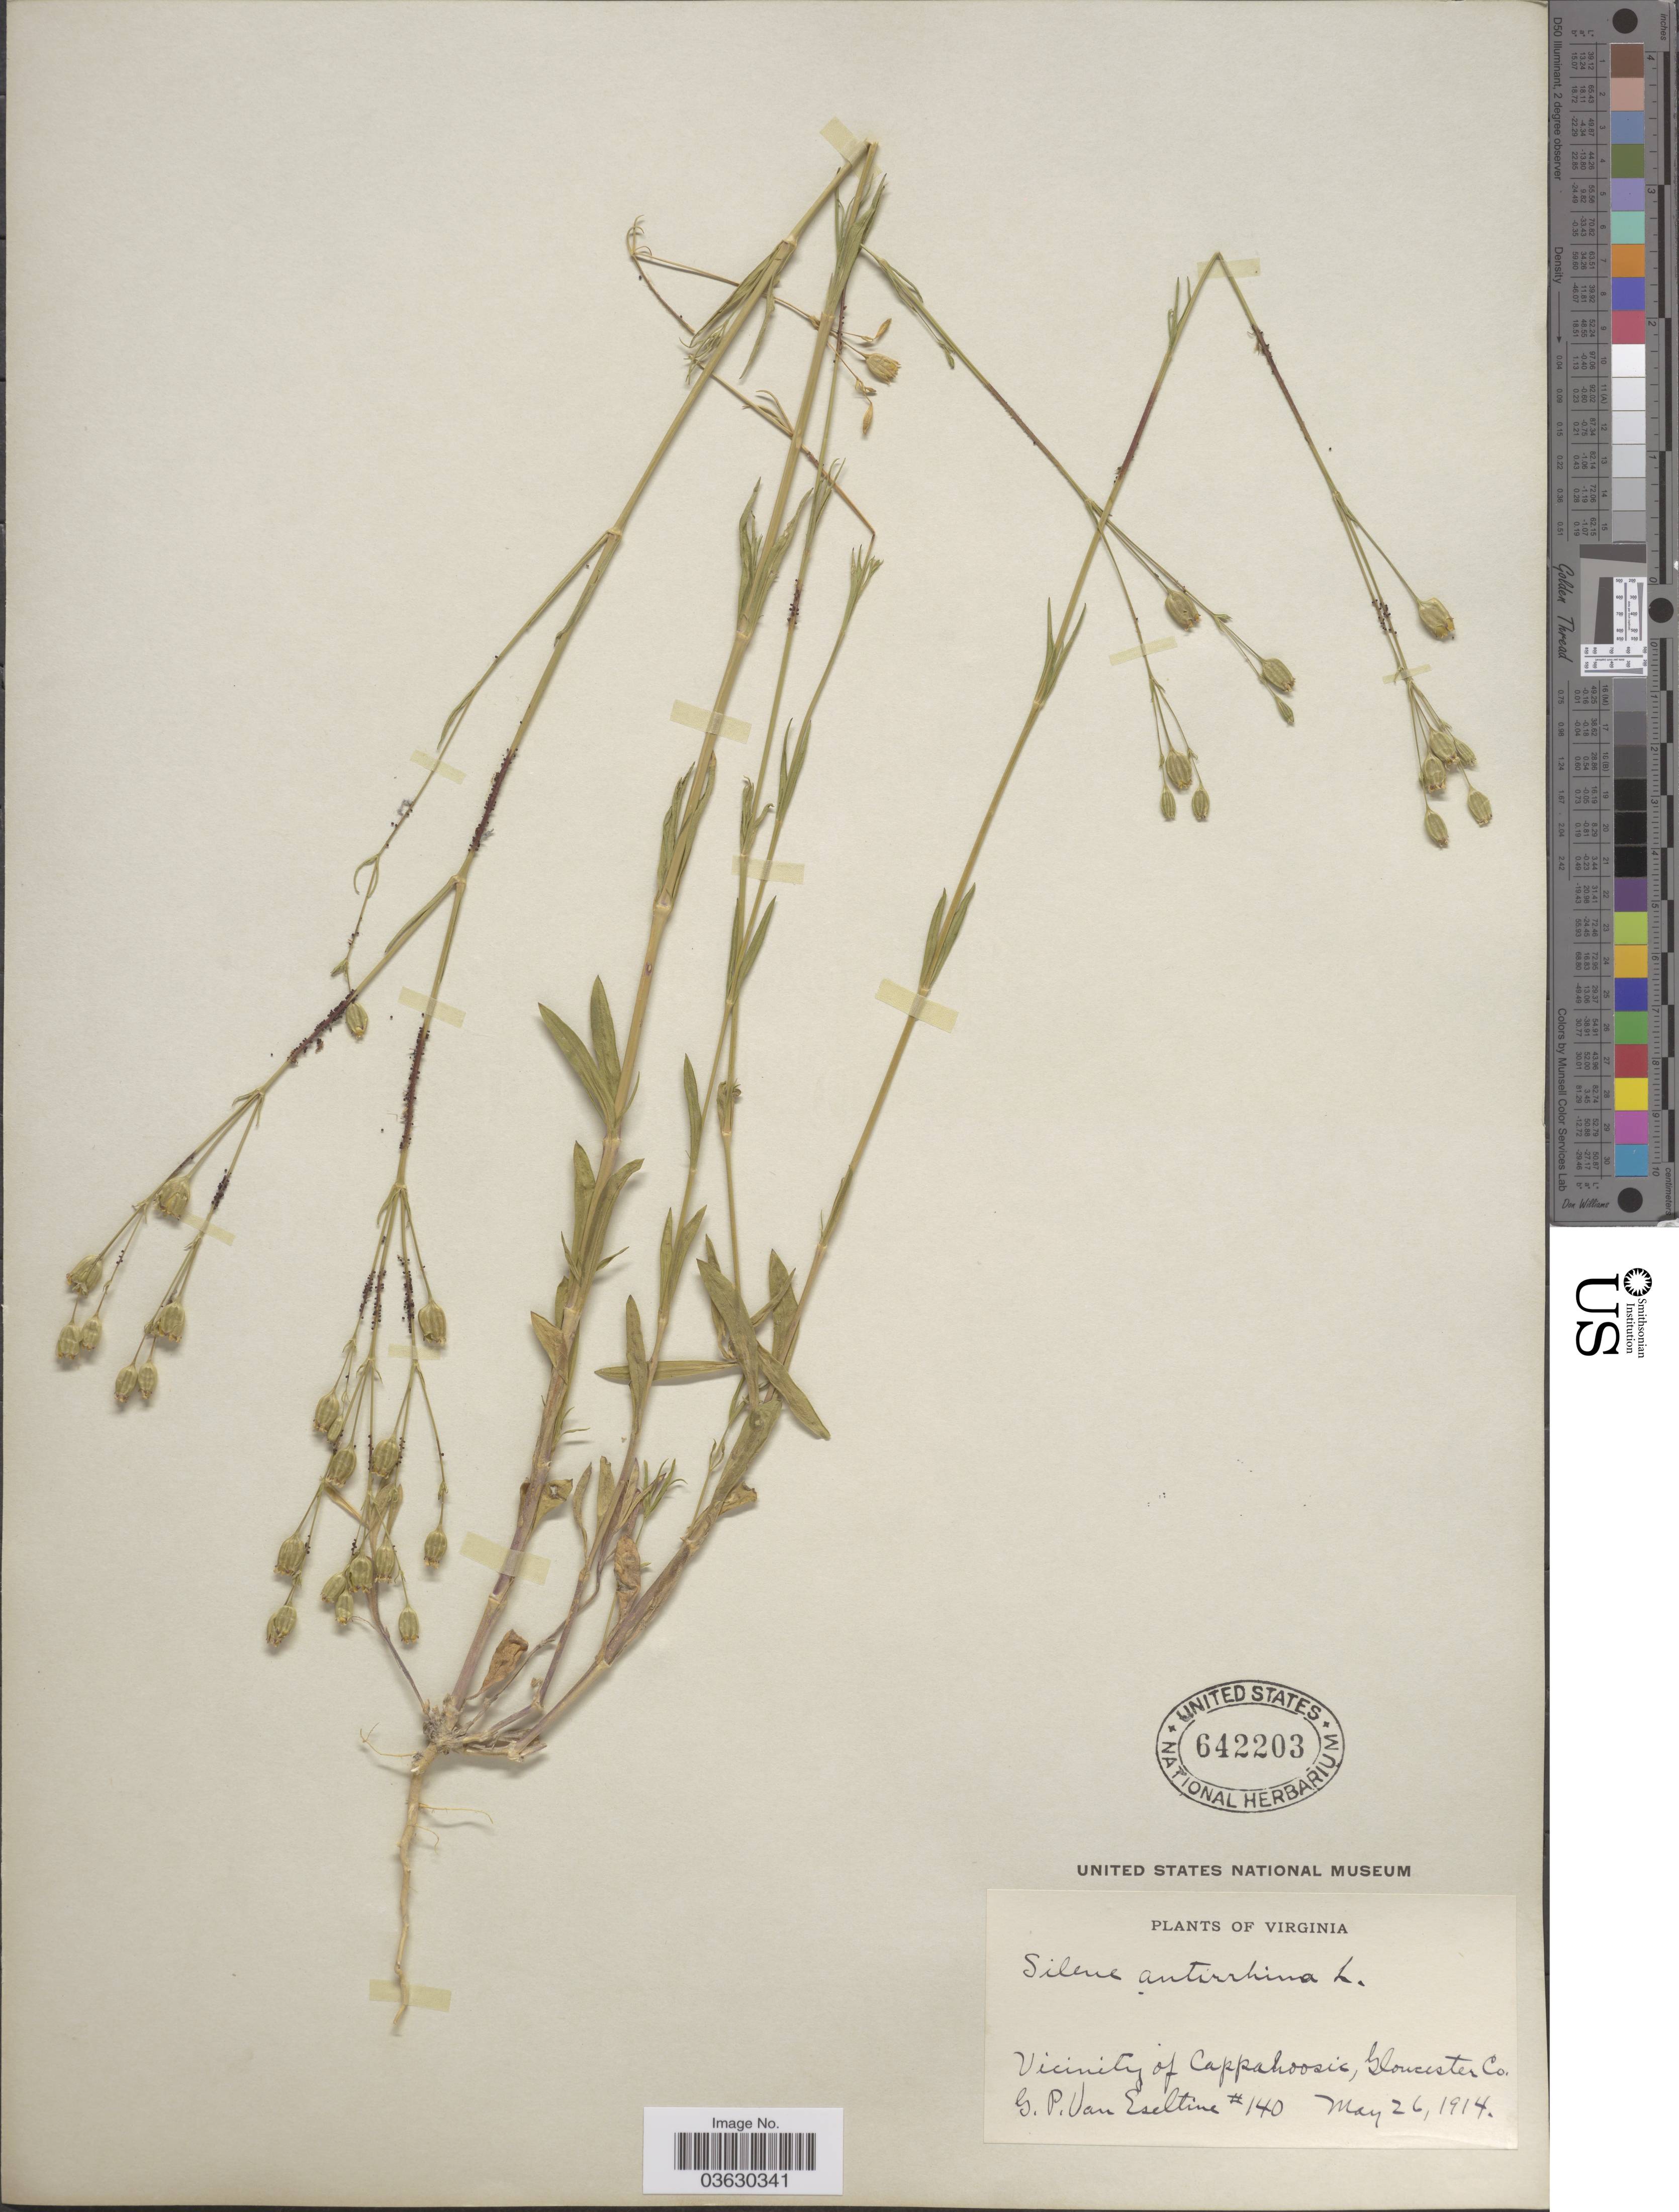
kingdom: Plantae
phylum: Tracheophyta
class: Magnoliopsida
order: Caryophyllales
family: Caryophyllaceae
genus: Silene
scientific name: Silene antirrhina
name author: L.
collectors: G. P. Van Eseltine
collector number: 140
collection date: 1914-05-26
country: United States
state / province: Virginia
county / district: Gloucester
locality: Vicinity of Cappachoosic, Gloucester Co.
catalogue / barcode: US 642203